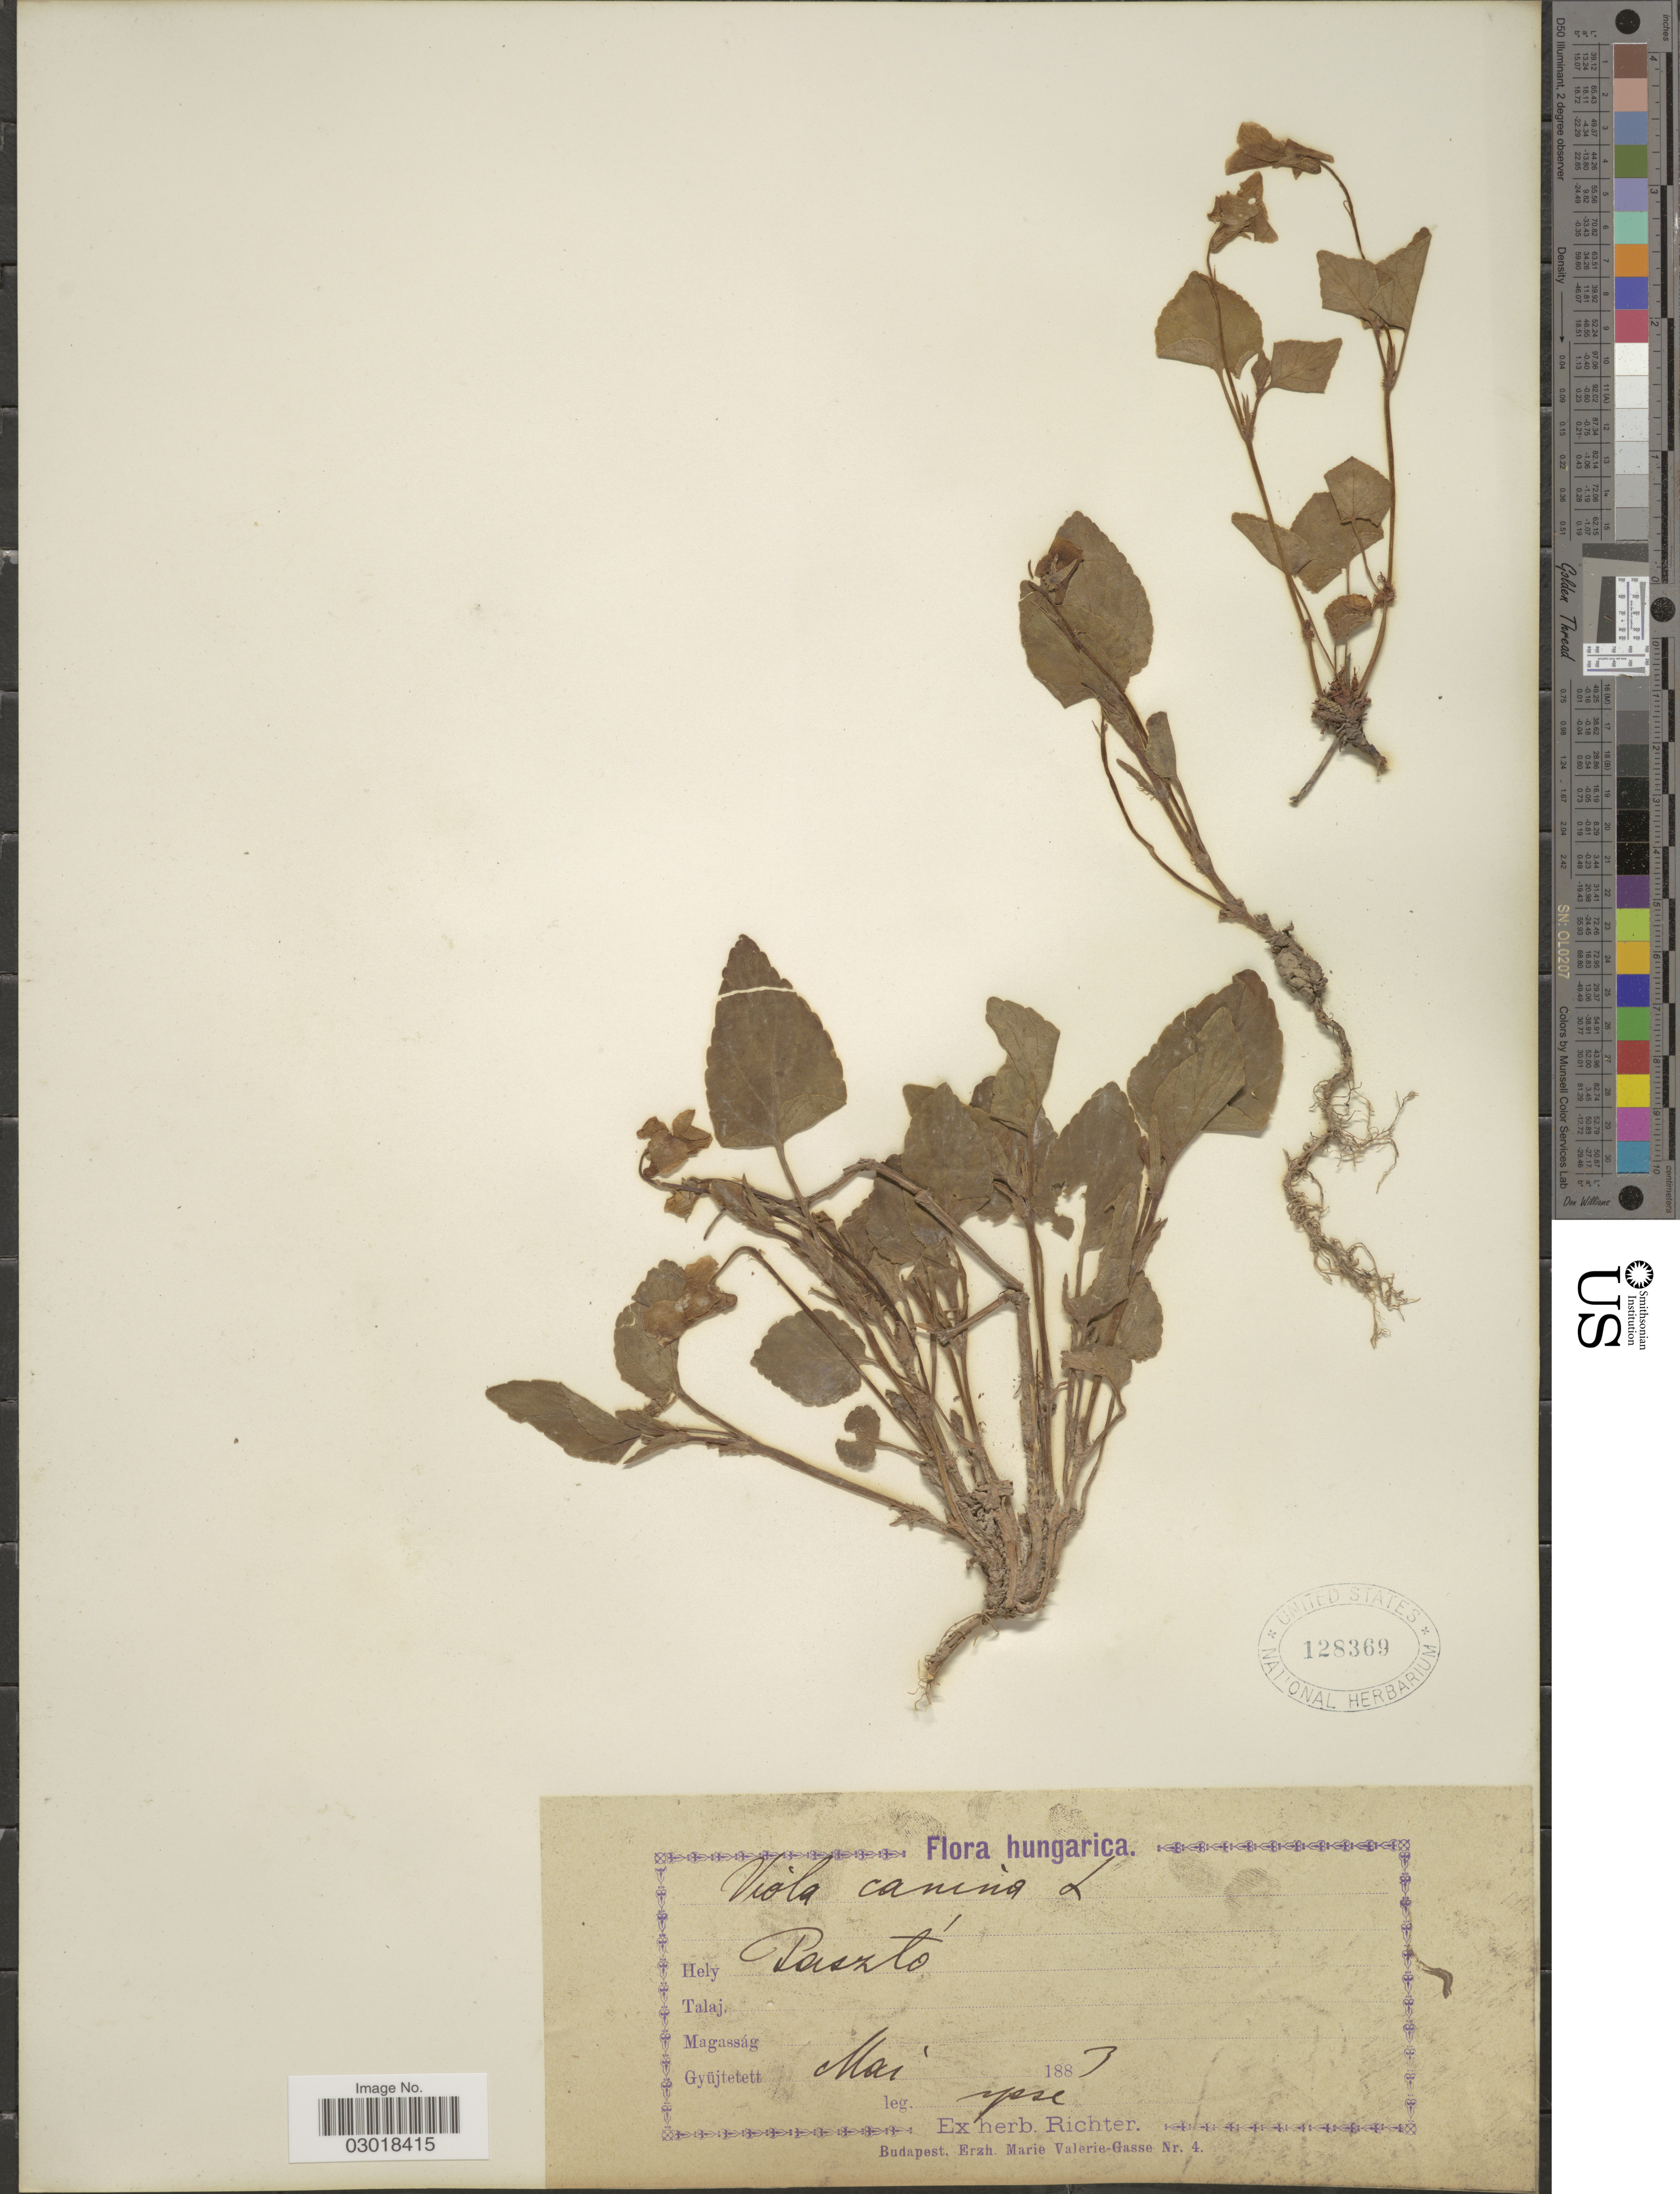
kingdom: Plantae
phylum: Tracheophyta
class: Magnoliopsida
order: Malpighiales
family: Violaceae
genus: Viola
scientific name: Viola canina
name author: L.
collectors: -. Ipse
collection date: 1883-05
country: Hungary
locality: Paszto.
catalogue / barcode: US 128369